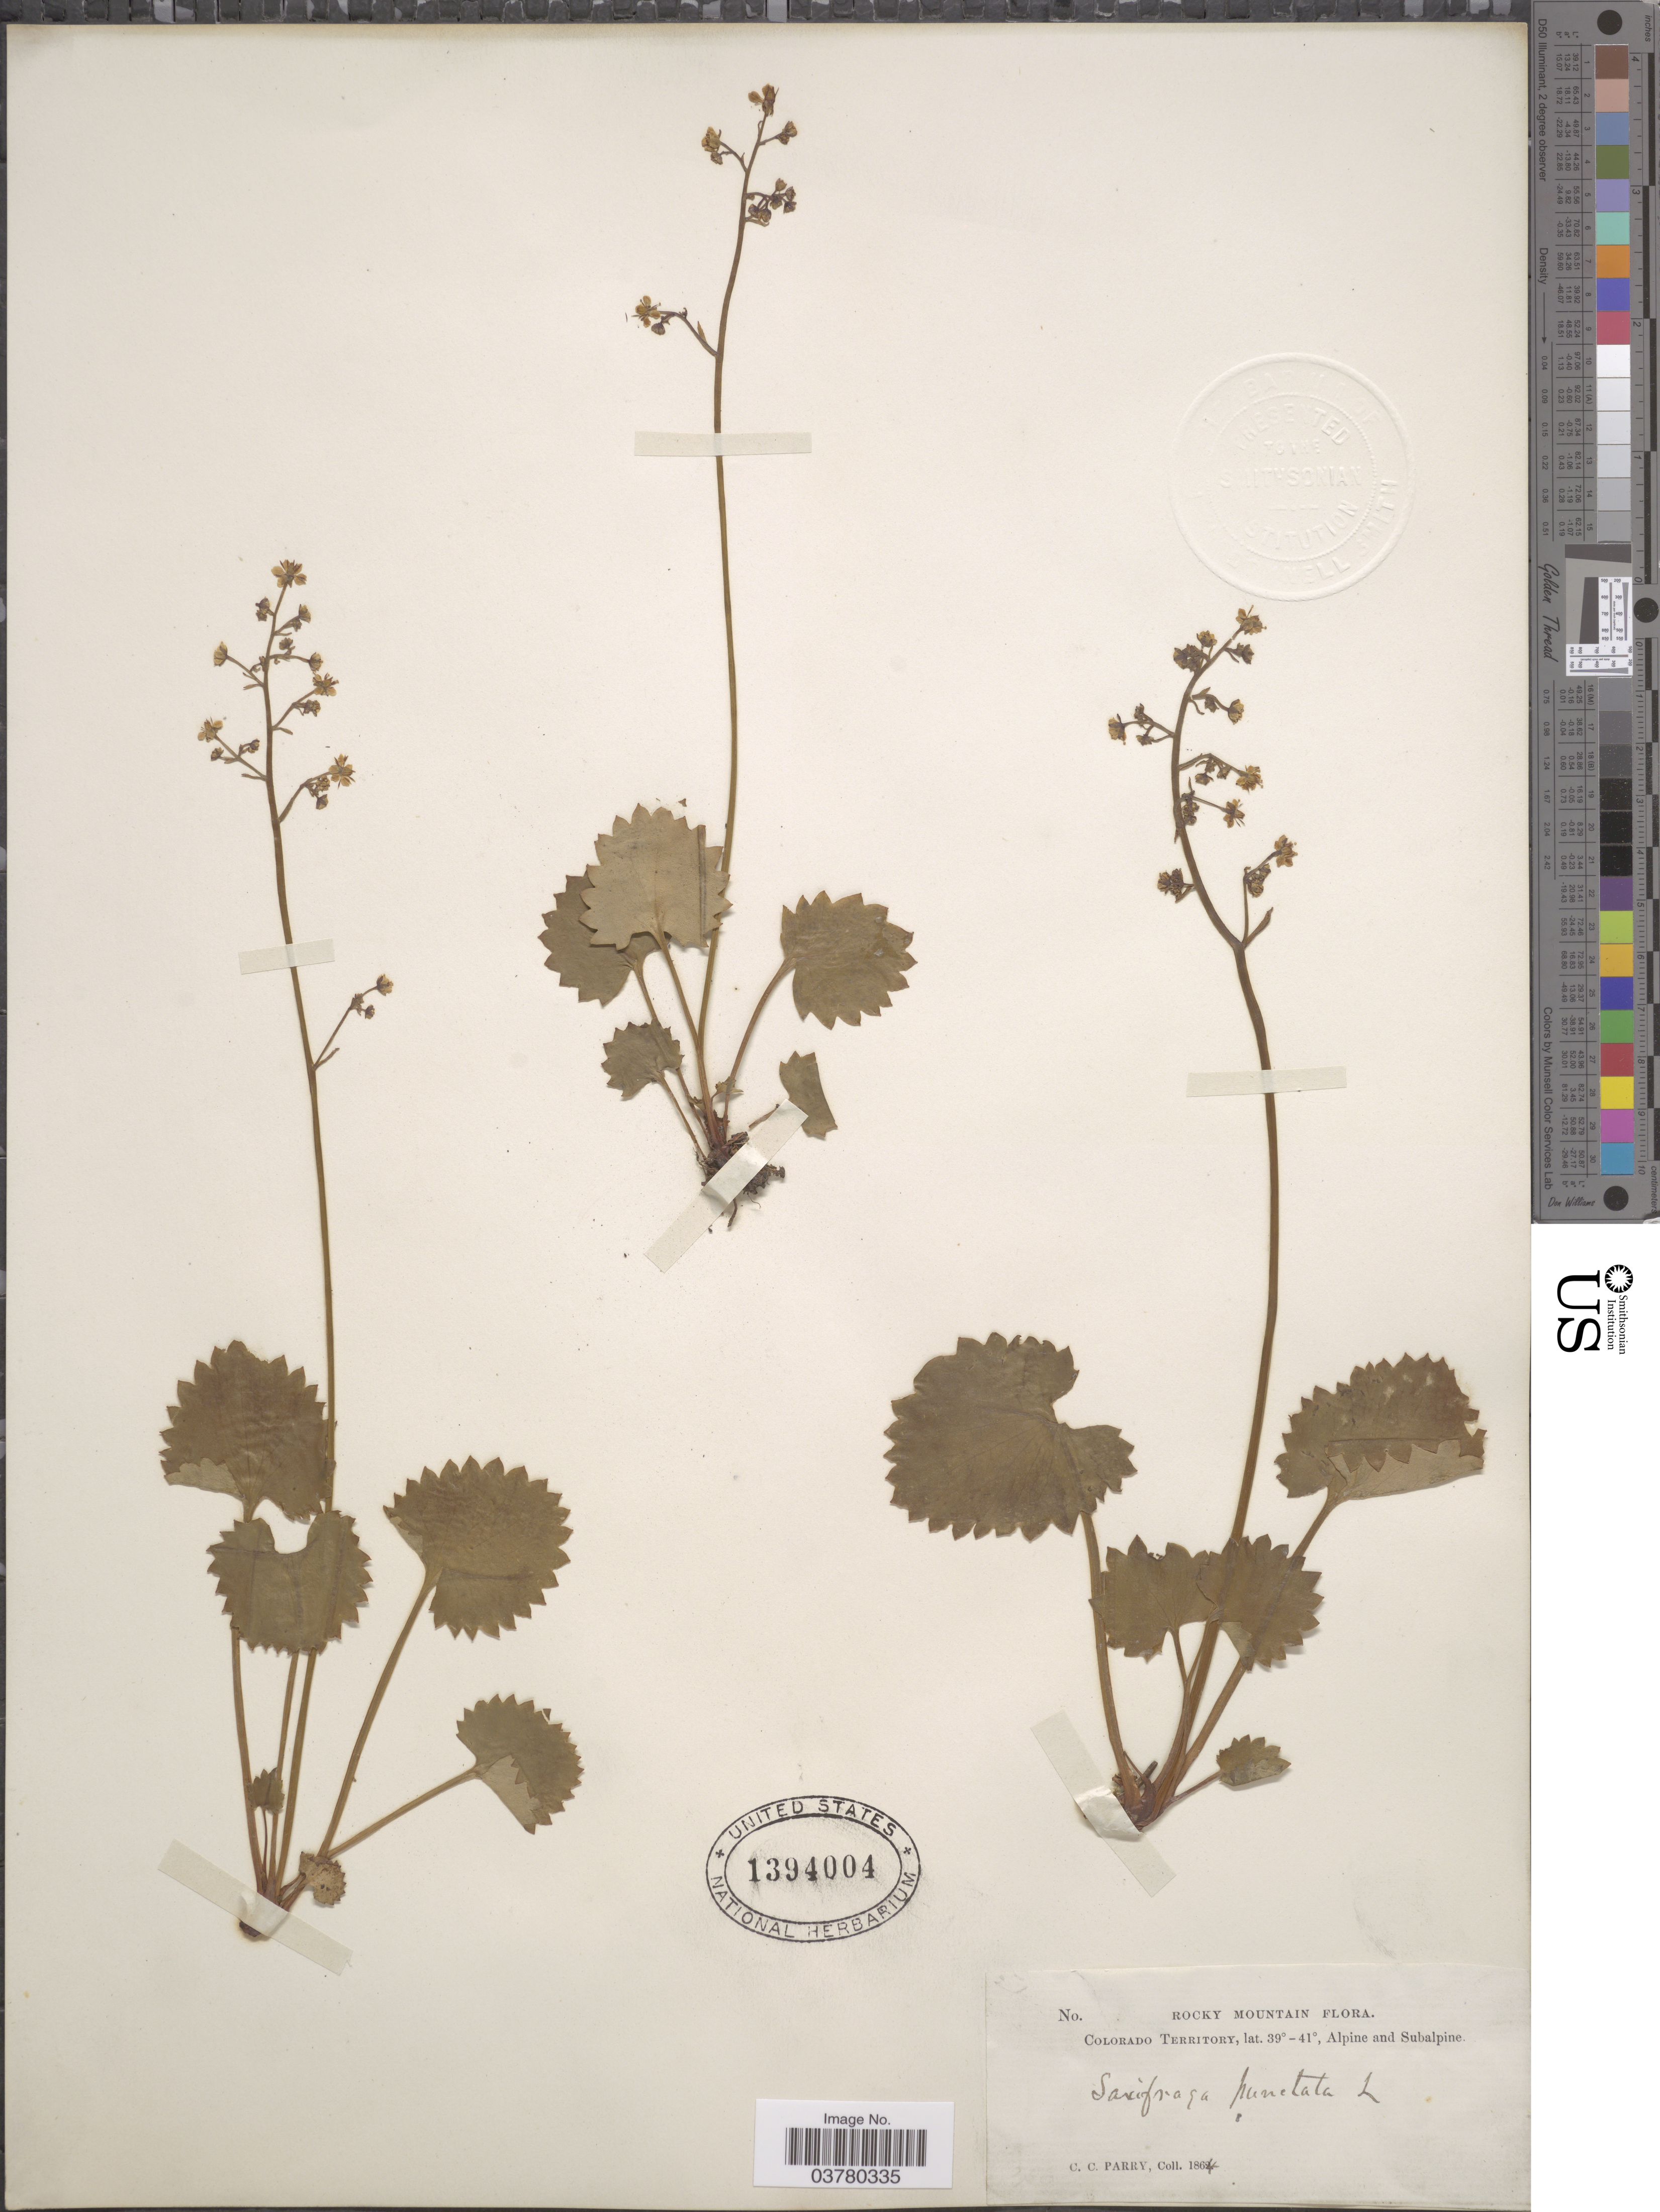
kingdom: Plantae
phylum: Tracheophyta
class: Magnoliopsida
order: Saxifragales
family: Saxifragaceae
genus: Micranthes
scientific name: Micranthes odontoloma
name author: (Piper) A. Heller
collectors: C. C. Parry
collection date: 1864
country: United States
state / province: Colorado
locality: Rocky Mountain. Alpine and Subalpine.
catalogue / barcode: US 1394004